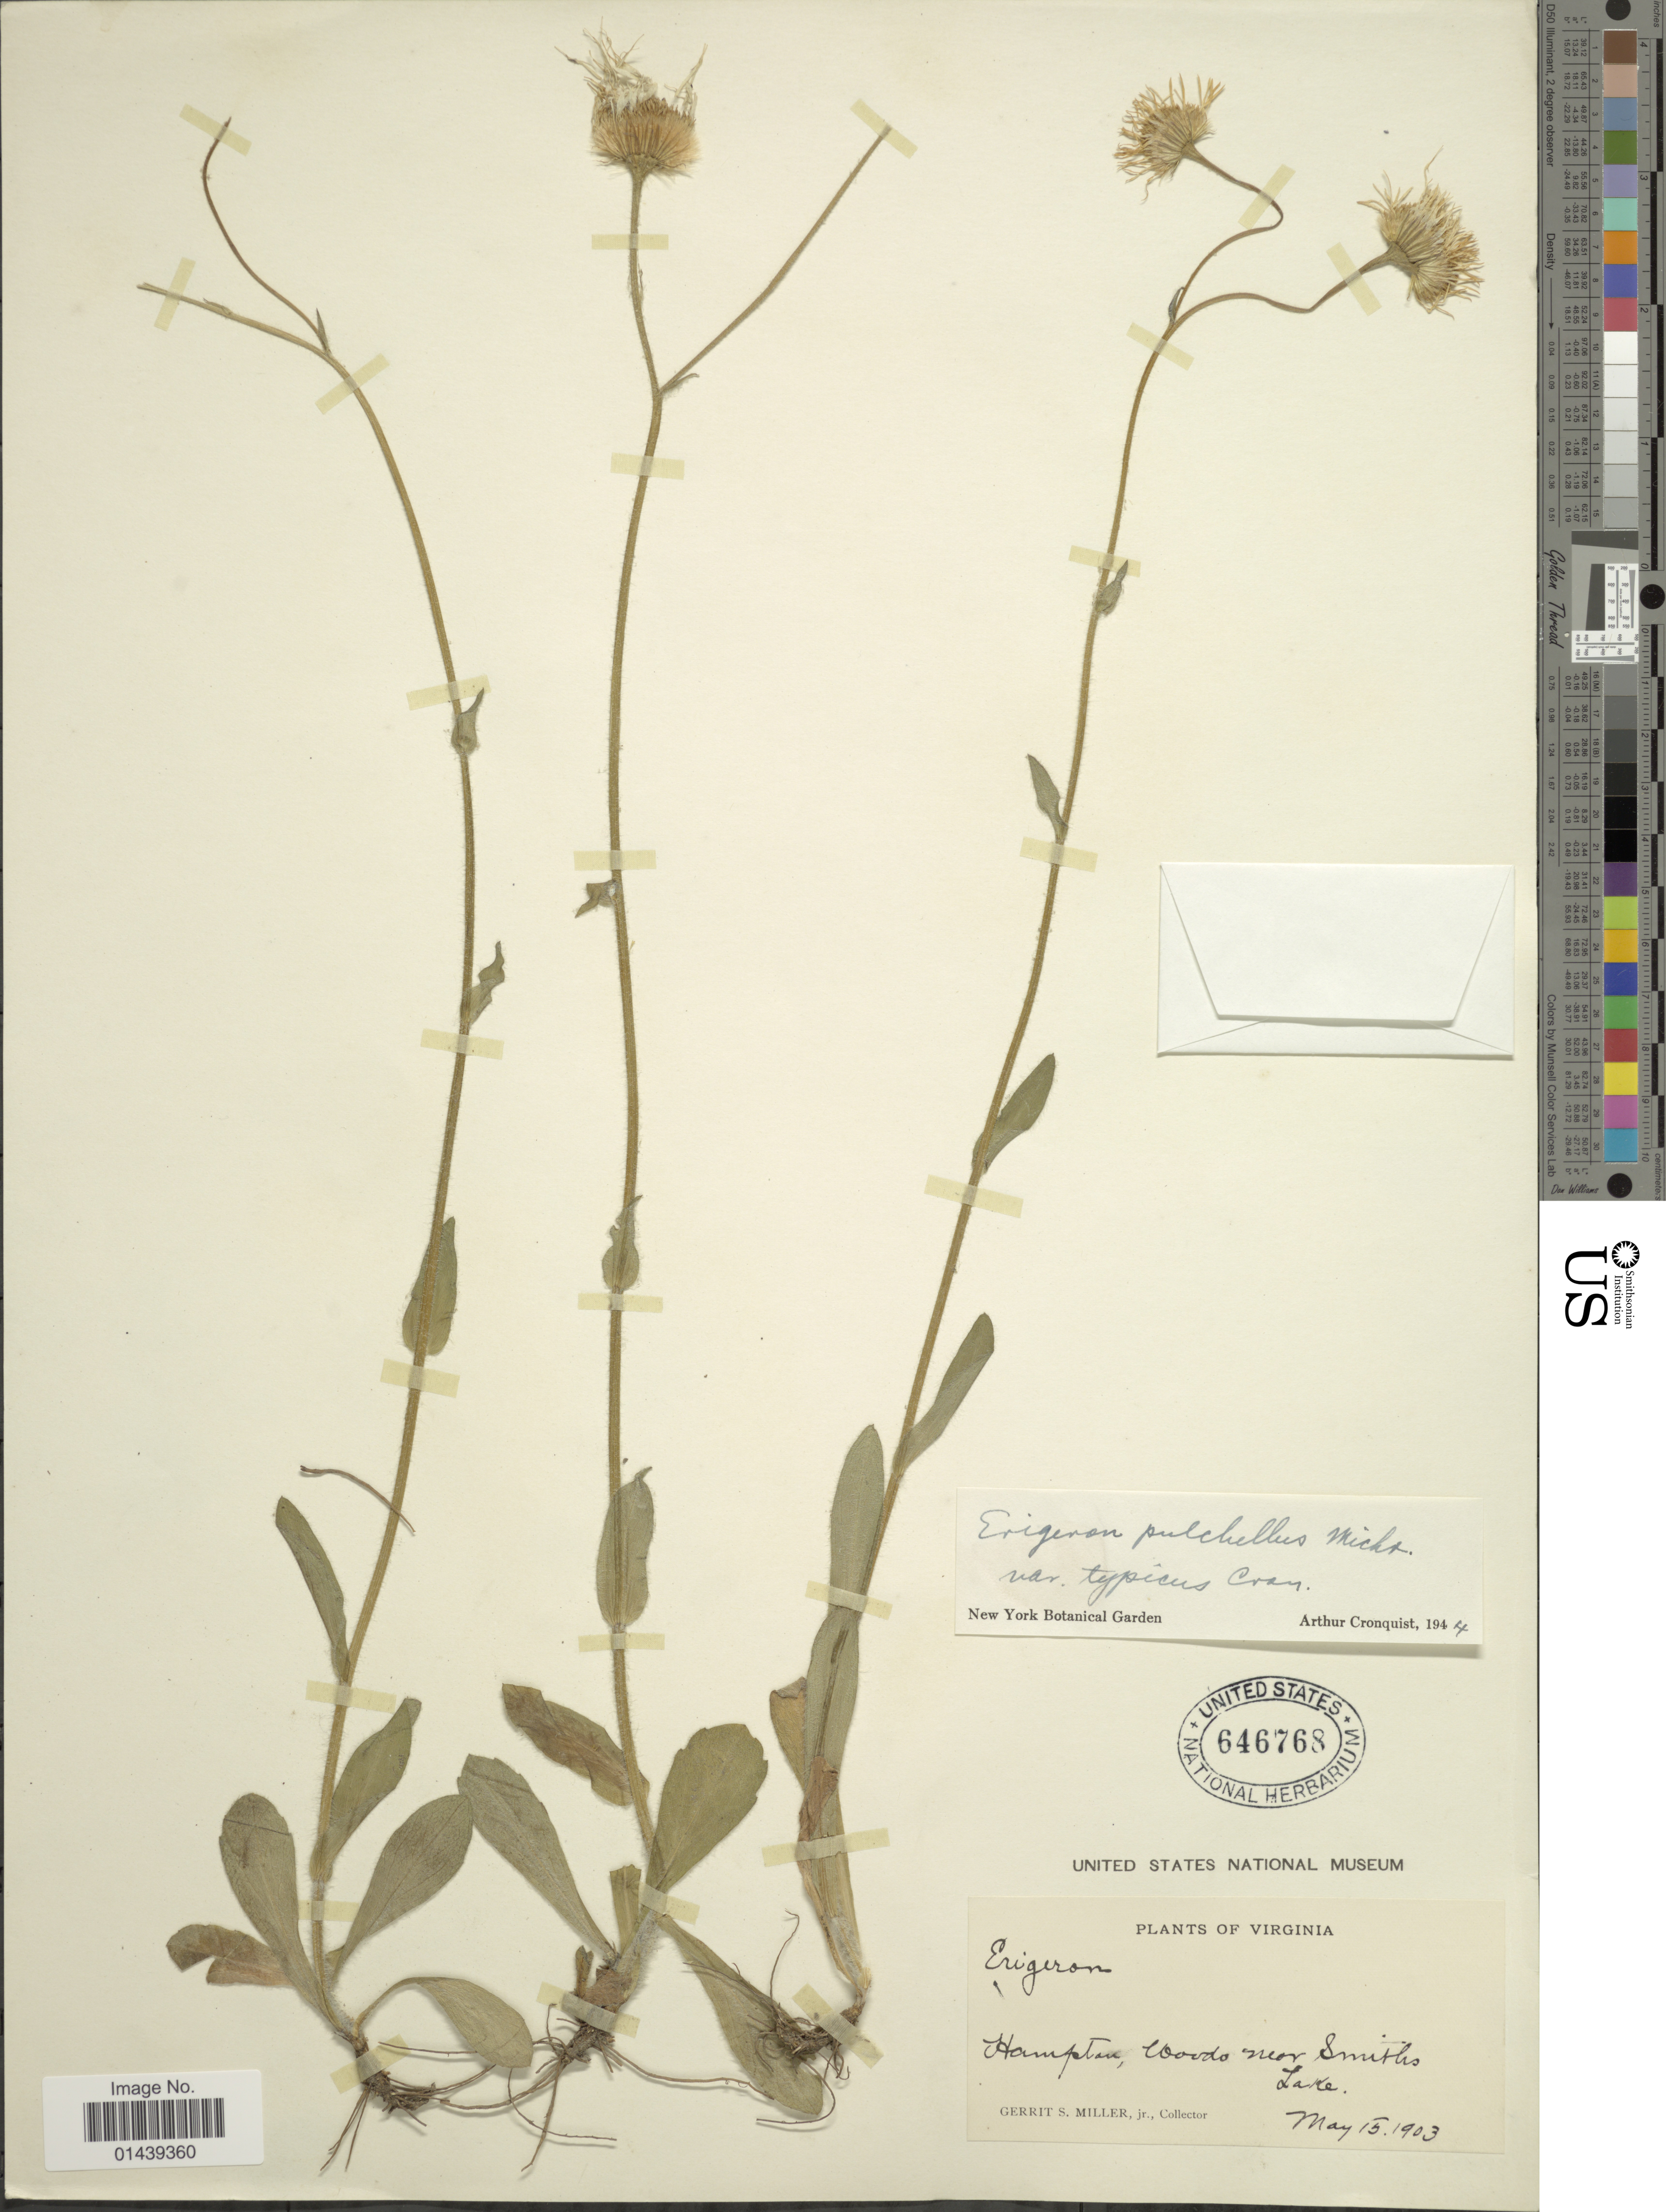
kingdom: Plantae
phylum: Tracheophyta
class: Magnoliopsida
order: Asterales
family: Asteraceae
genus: Erigeron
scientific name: Erigeron pulchellus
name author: Michx.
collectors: G. S. Miller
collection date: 1903-05-15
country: United States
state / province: Virginia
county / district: City of Hampton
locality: Hampton, woods near Smiths Lake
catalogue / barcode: US 646768